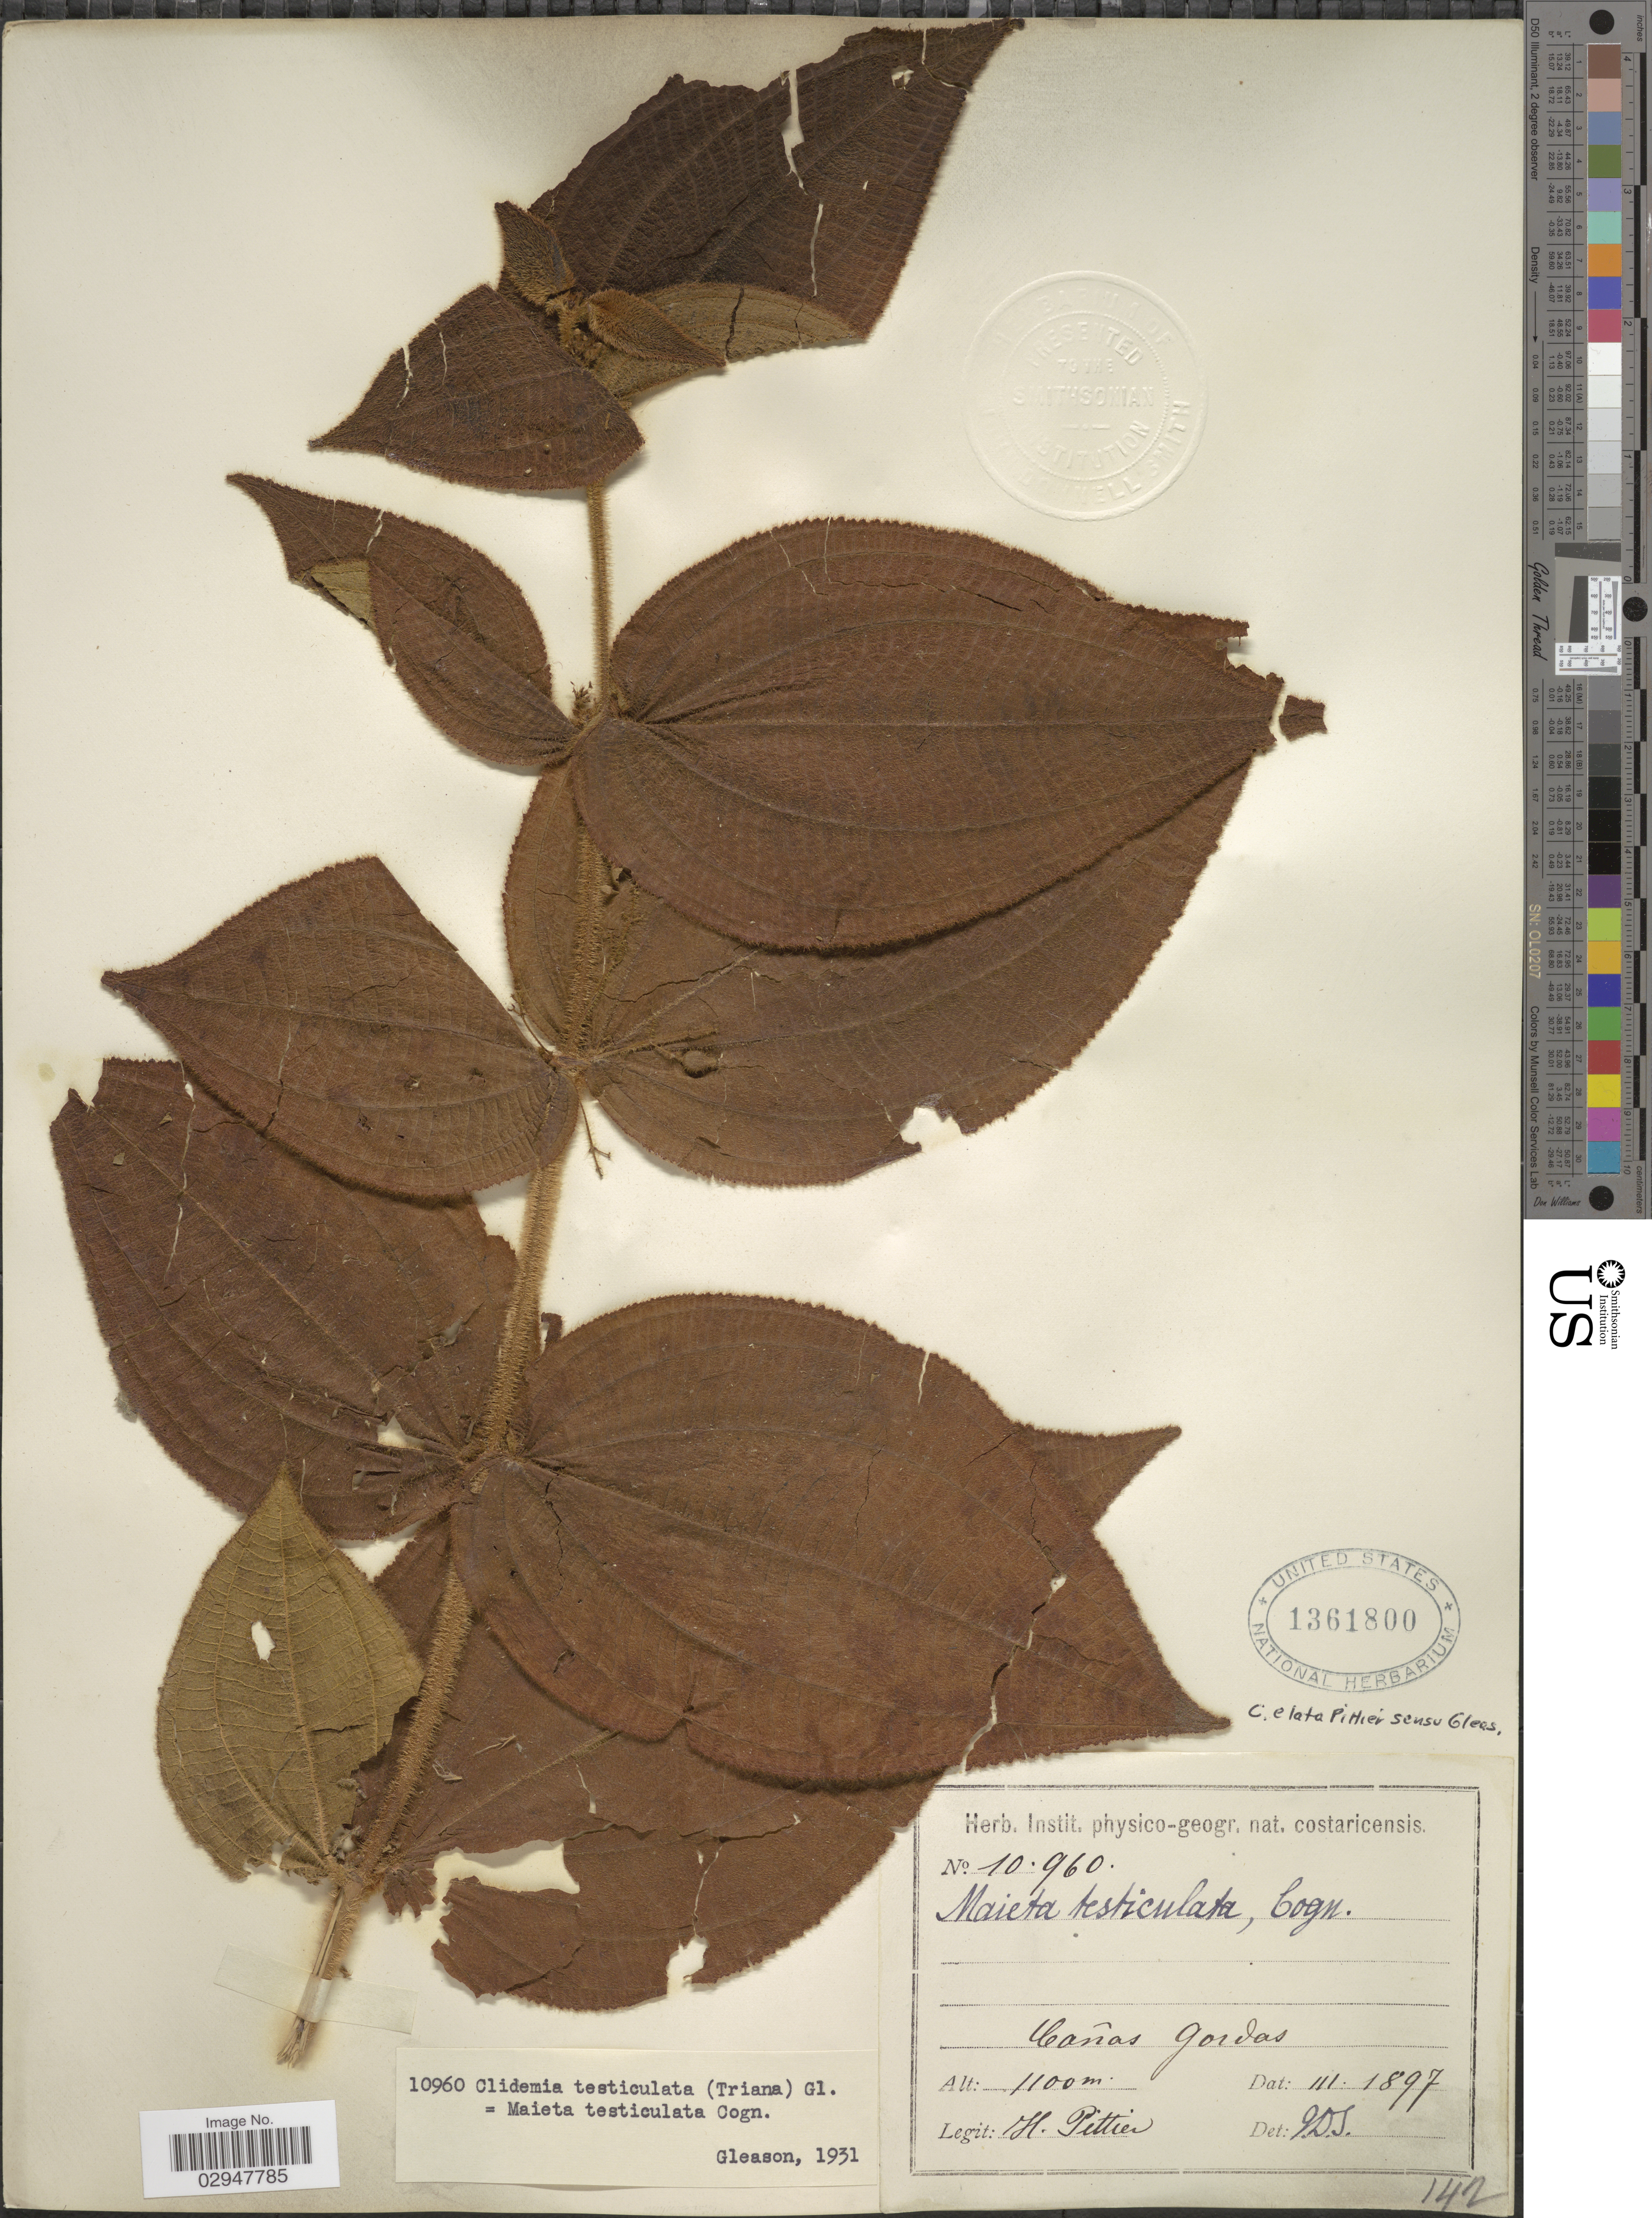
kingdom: Plantae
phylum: Tracheophyta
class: Magnoliopsida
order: Myrtales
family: Melastomataceae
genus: Clidemia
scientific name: Clidemia elata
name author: Pittier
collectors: H. F. Pittier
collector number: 10960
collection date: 1897-03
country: Costa Rica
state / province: Puntarenas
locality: Cañas Gordas.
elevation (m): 1100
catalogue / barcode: US 1361800